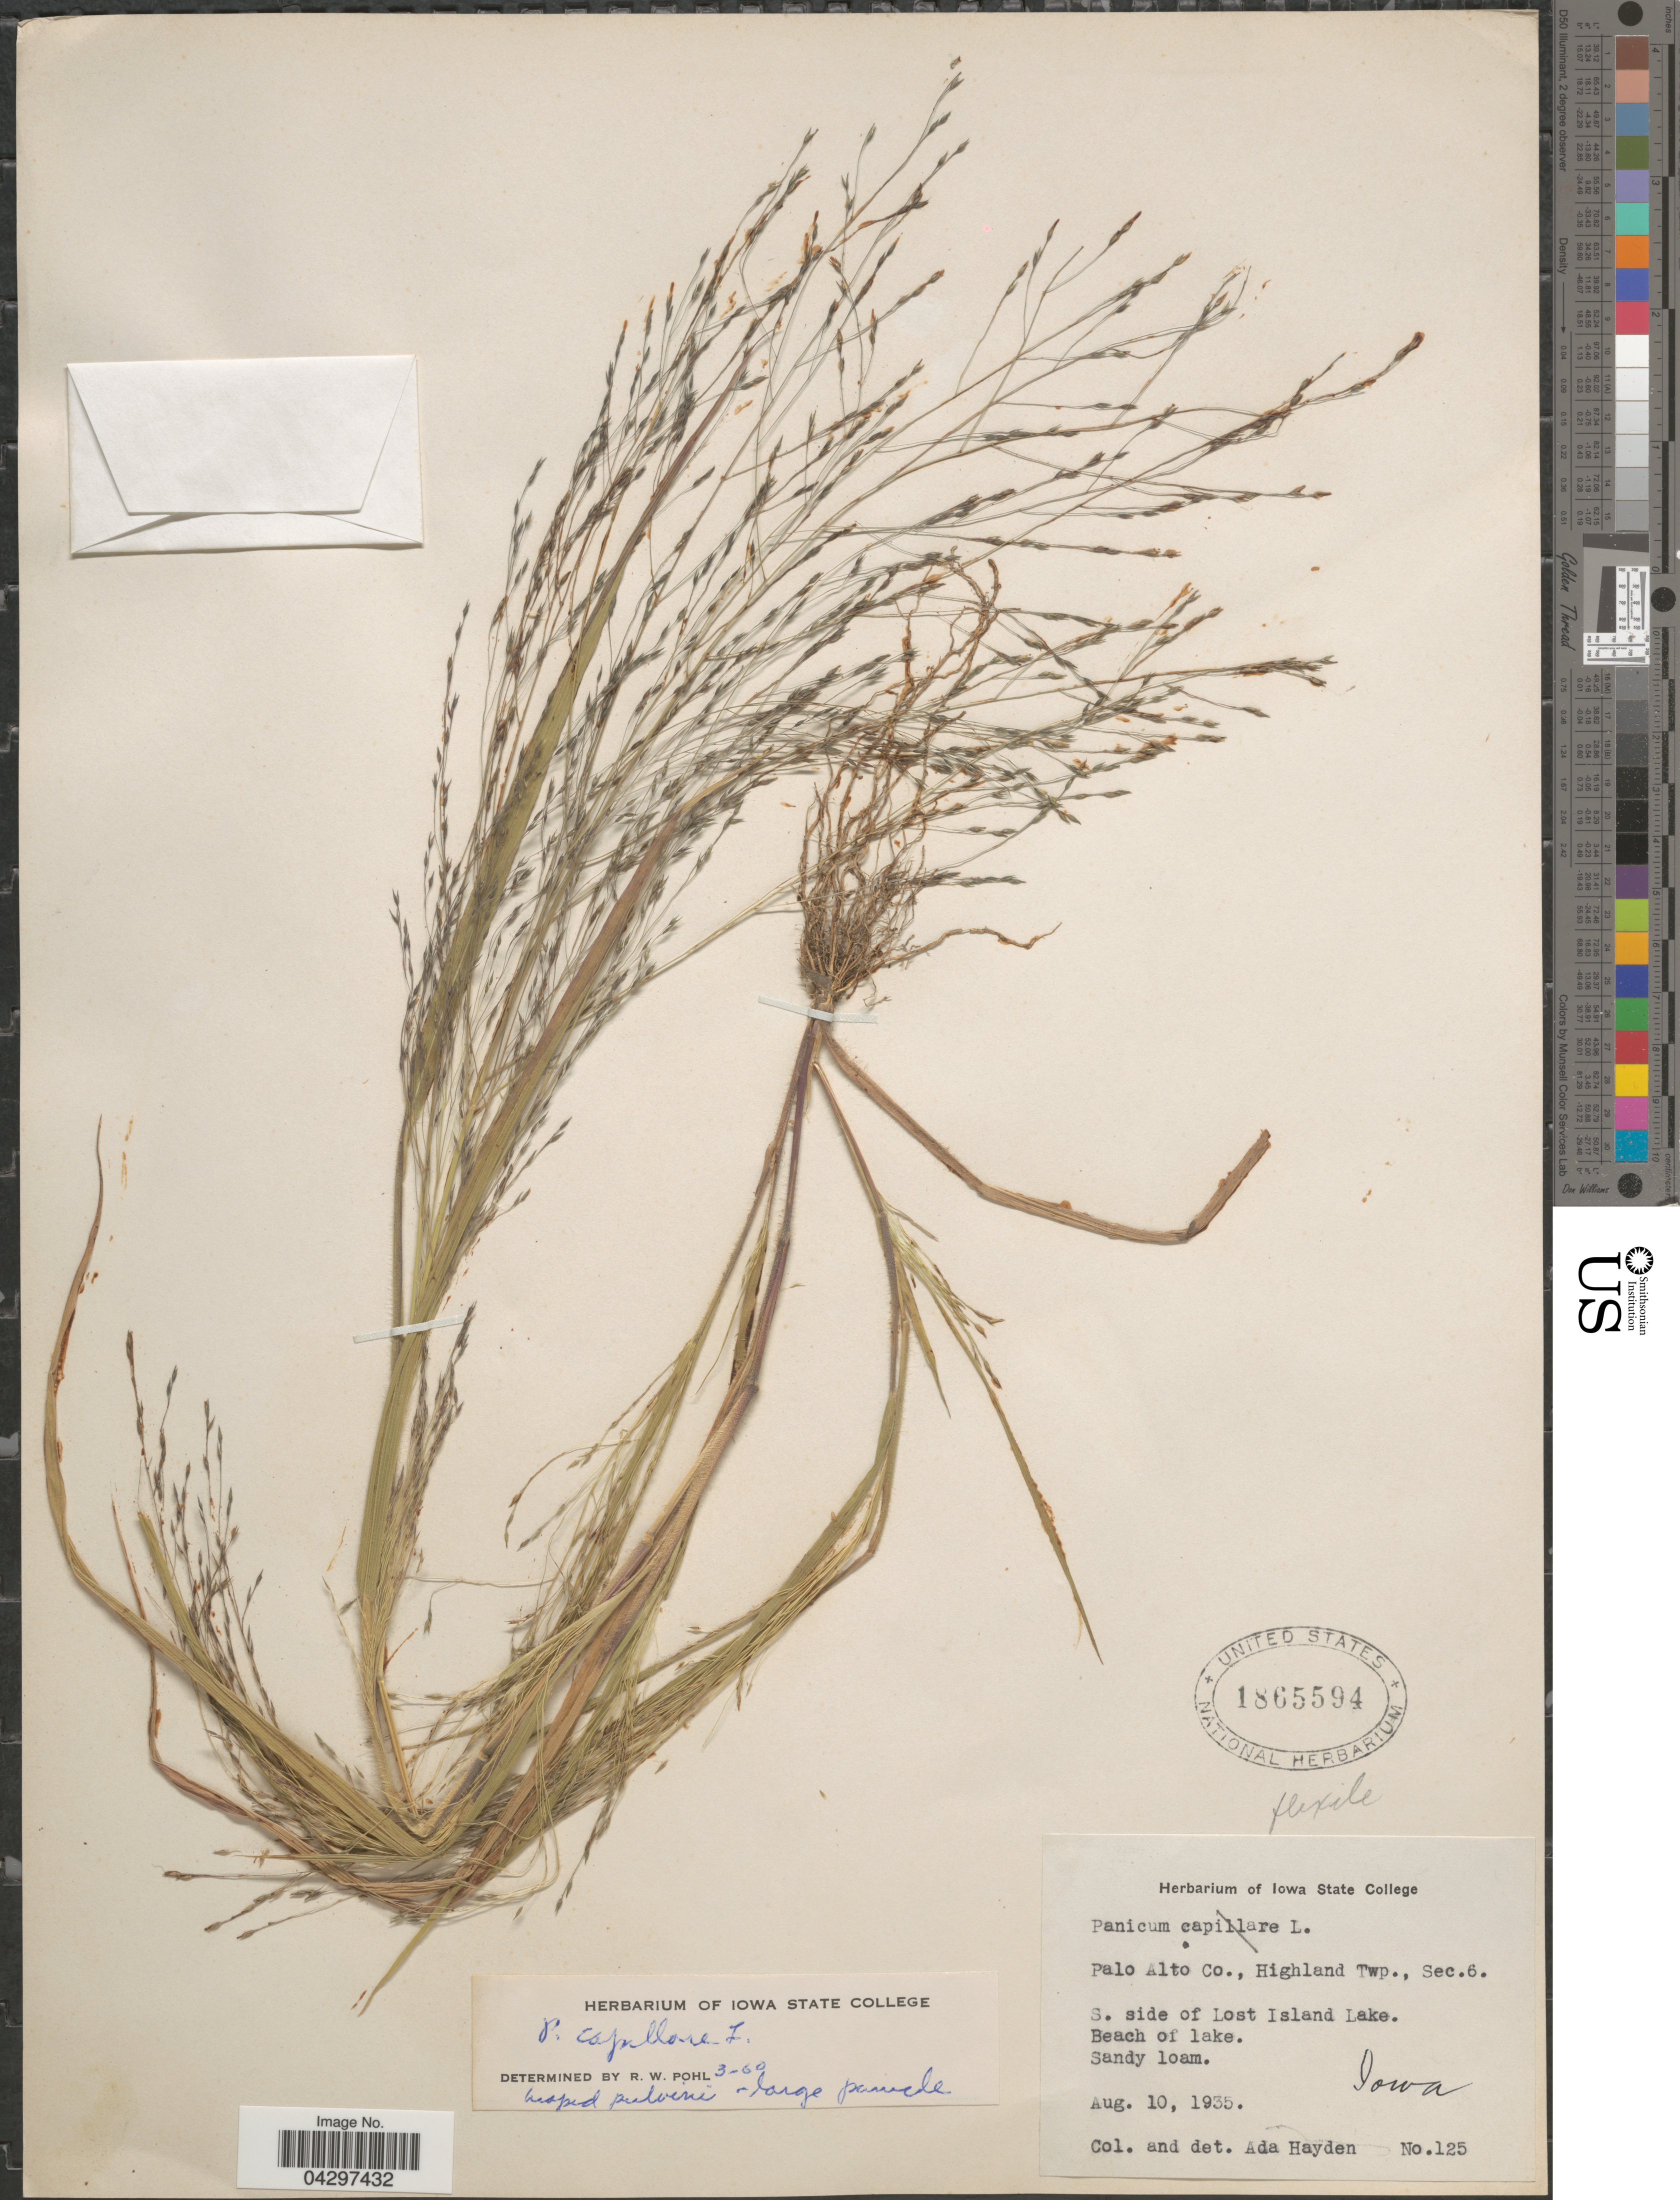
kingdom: Plantae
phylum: Tracheophyta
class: Liliopsida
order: Poales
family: Poaceae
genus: Panicum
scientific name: Panicum capillare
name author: L.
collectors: Ada Hayden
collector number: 125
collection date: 1935-08-10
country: United States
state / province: Iowa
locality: Palo Alto Co., Highland Twp., Sec.6. S. side of Lost Island Lake.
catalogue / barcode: US 1865594